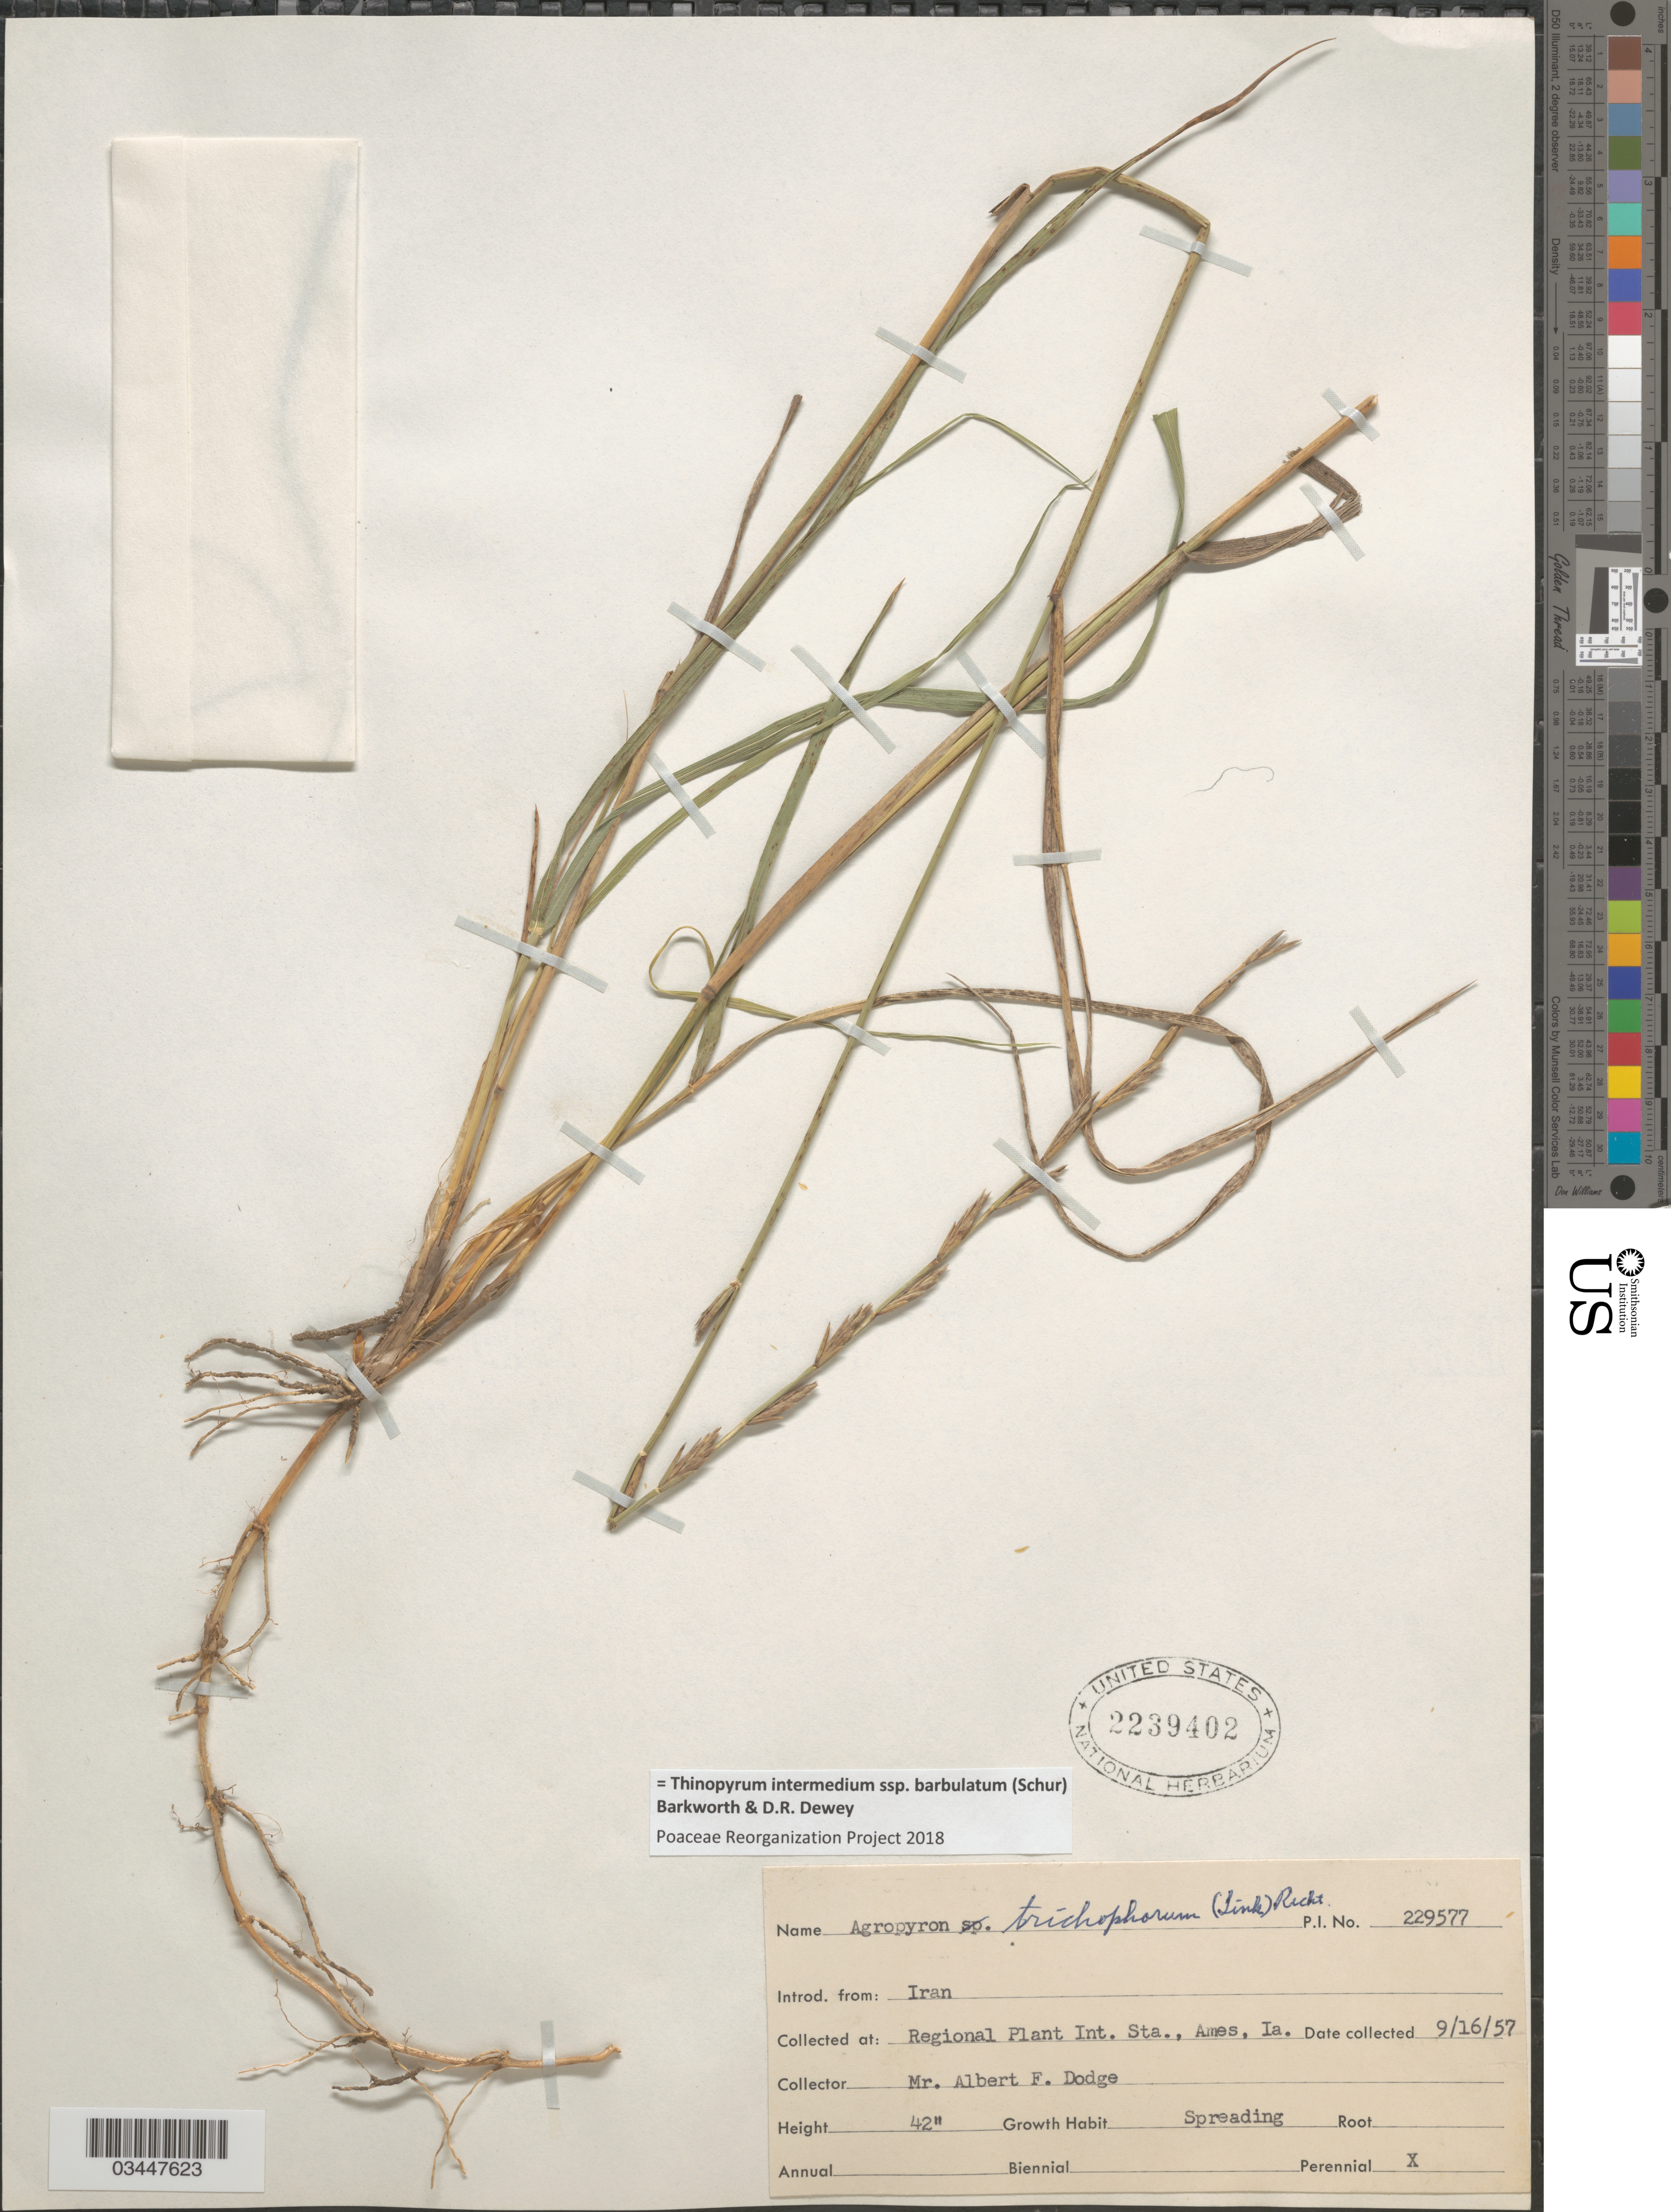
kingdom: Plantae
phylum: Tracheophyta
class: Liliopsida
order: Poales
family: Poaceae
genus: Thinopyrum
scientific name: Thinopyrum intermedium subsp. barbulatum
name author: (Schur) Barkworth & Dewey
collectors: A. Dodge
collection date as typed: Transcribed d/m/y: 16/9/57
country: United States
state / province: Iowa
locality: Regional Plant Int. Sta., Ames.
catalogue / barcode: US 2239402